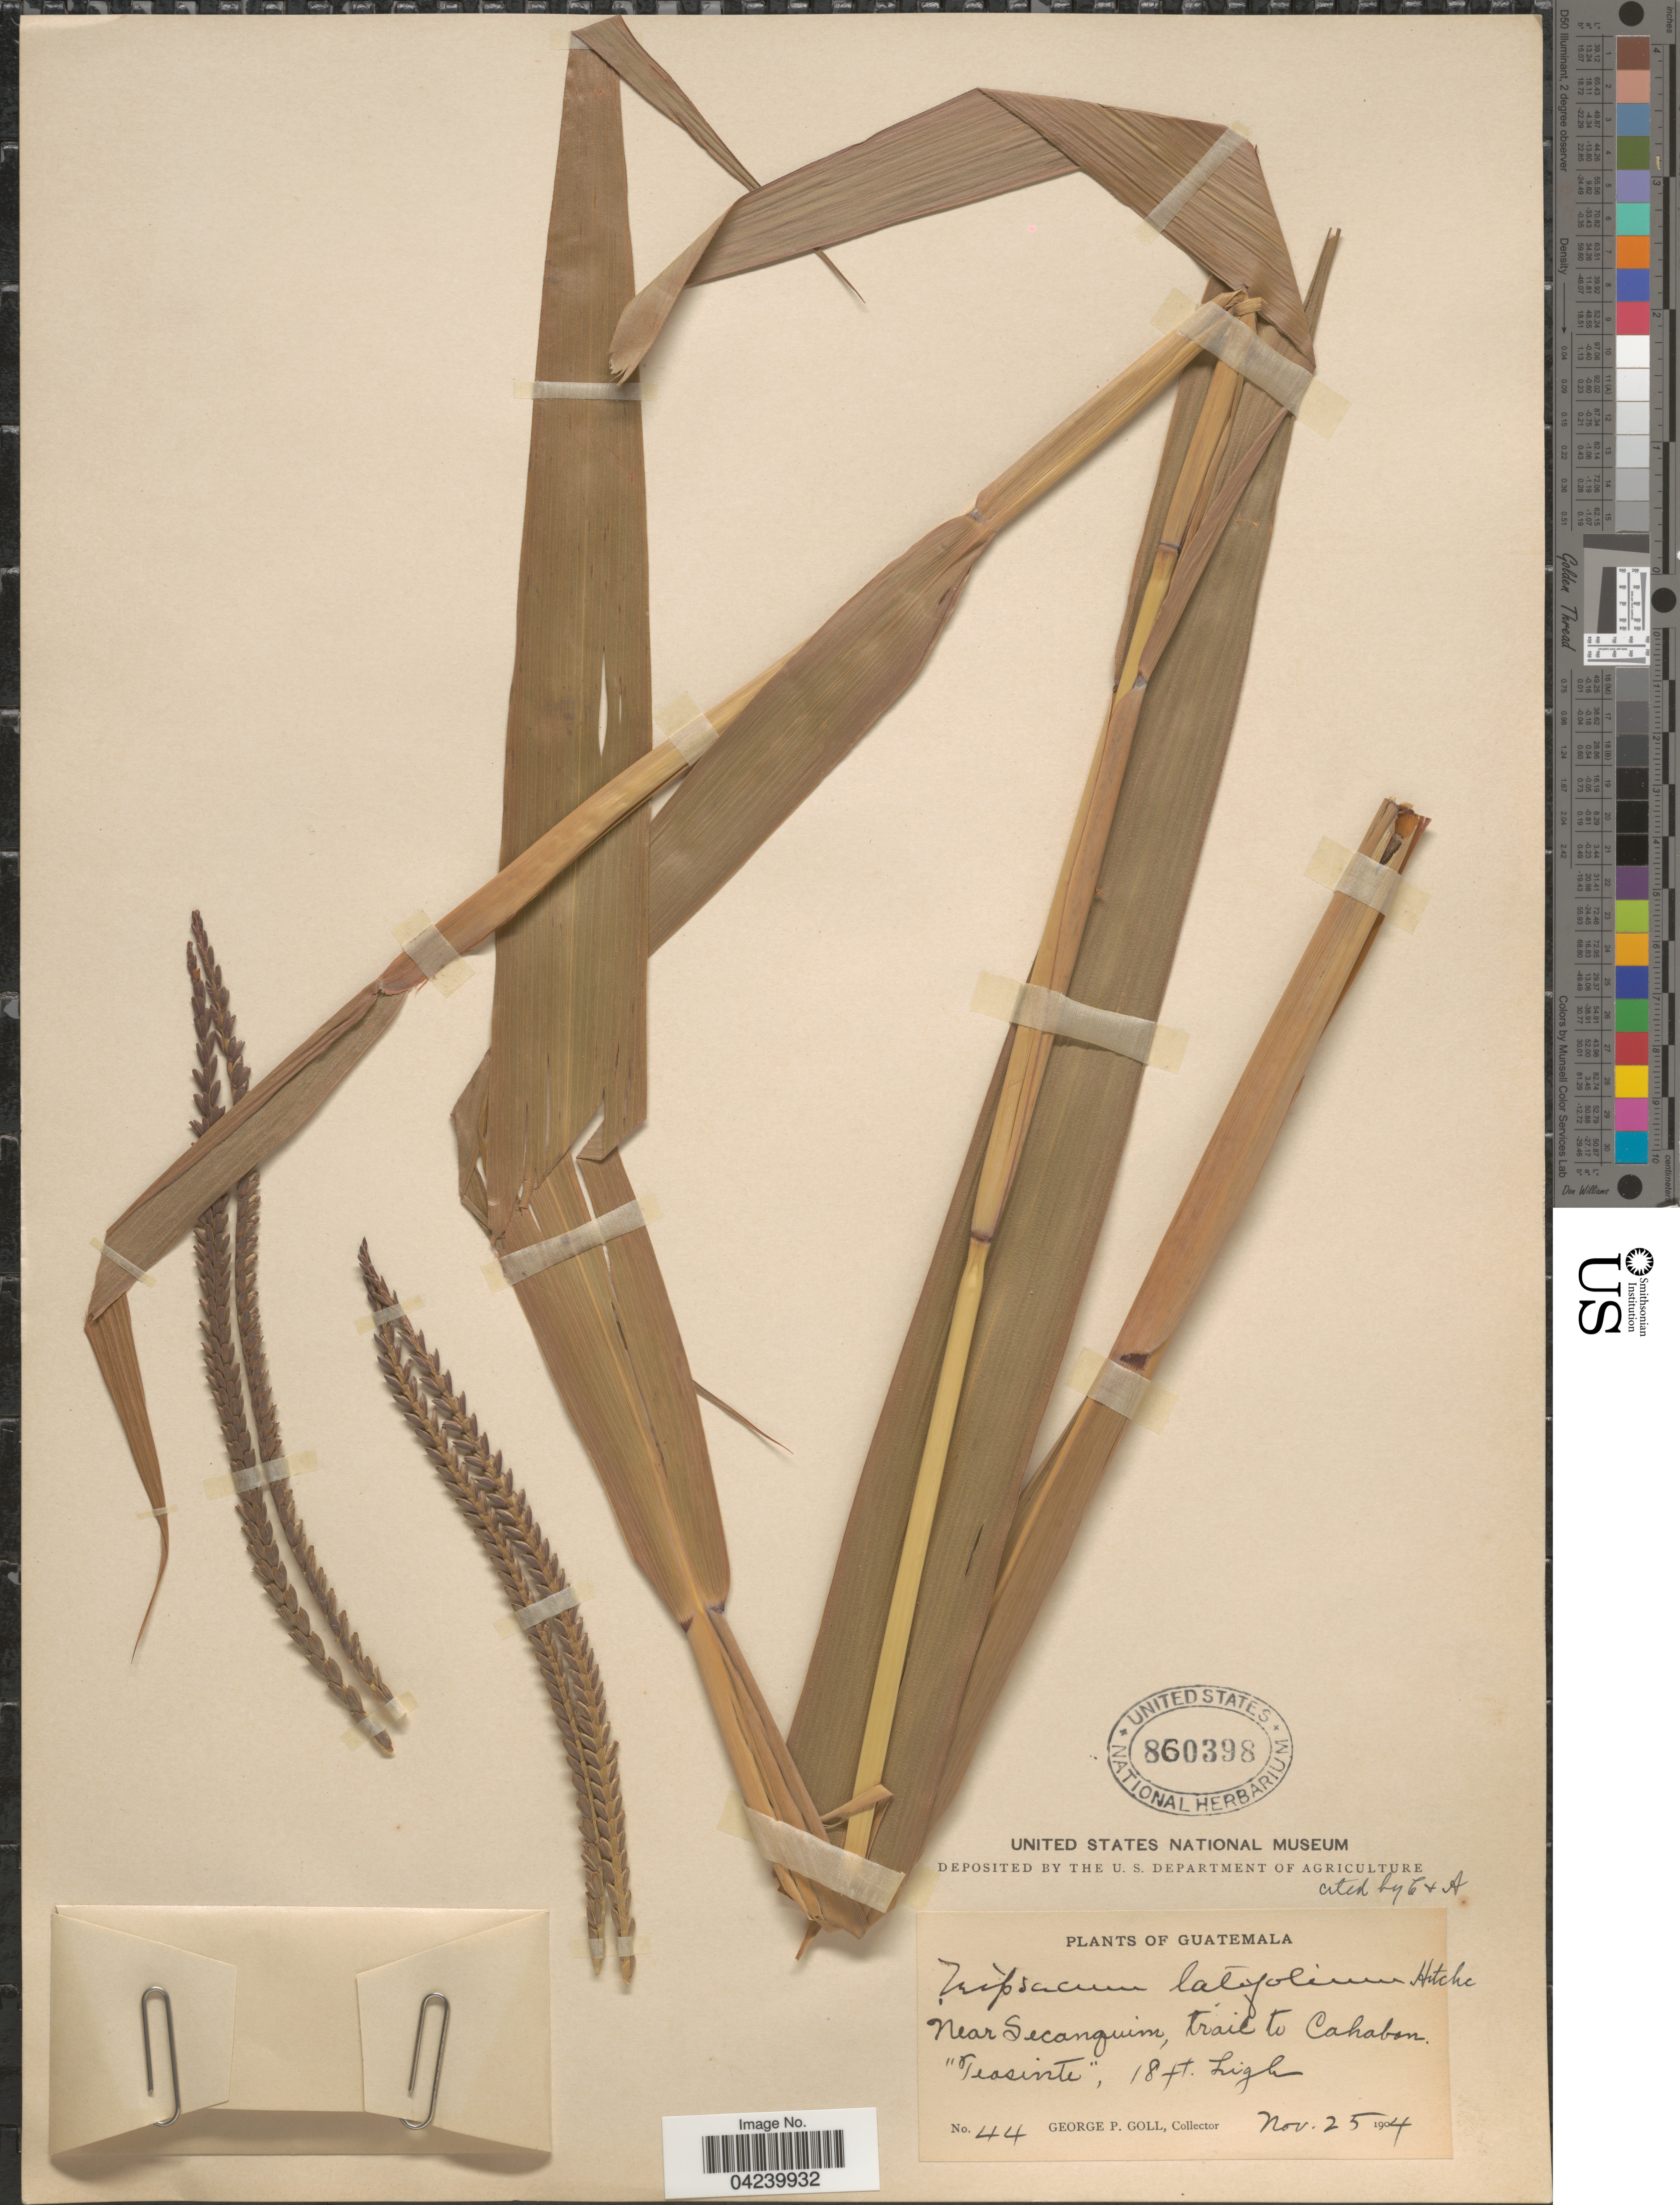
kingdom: Plantae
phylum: Tracheophyta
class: Liliopsida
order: Poales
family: Poaceae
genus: Tripsacum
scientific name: Tripsacum latifolium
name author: Hitchc.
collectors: G. P. Goll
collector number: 44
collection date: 1904-11-25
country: Guatemala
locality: Near Secanquim, trail to Cahabon.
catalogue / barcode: US 860398